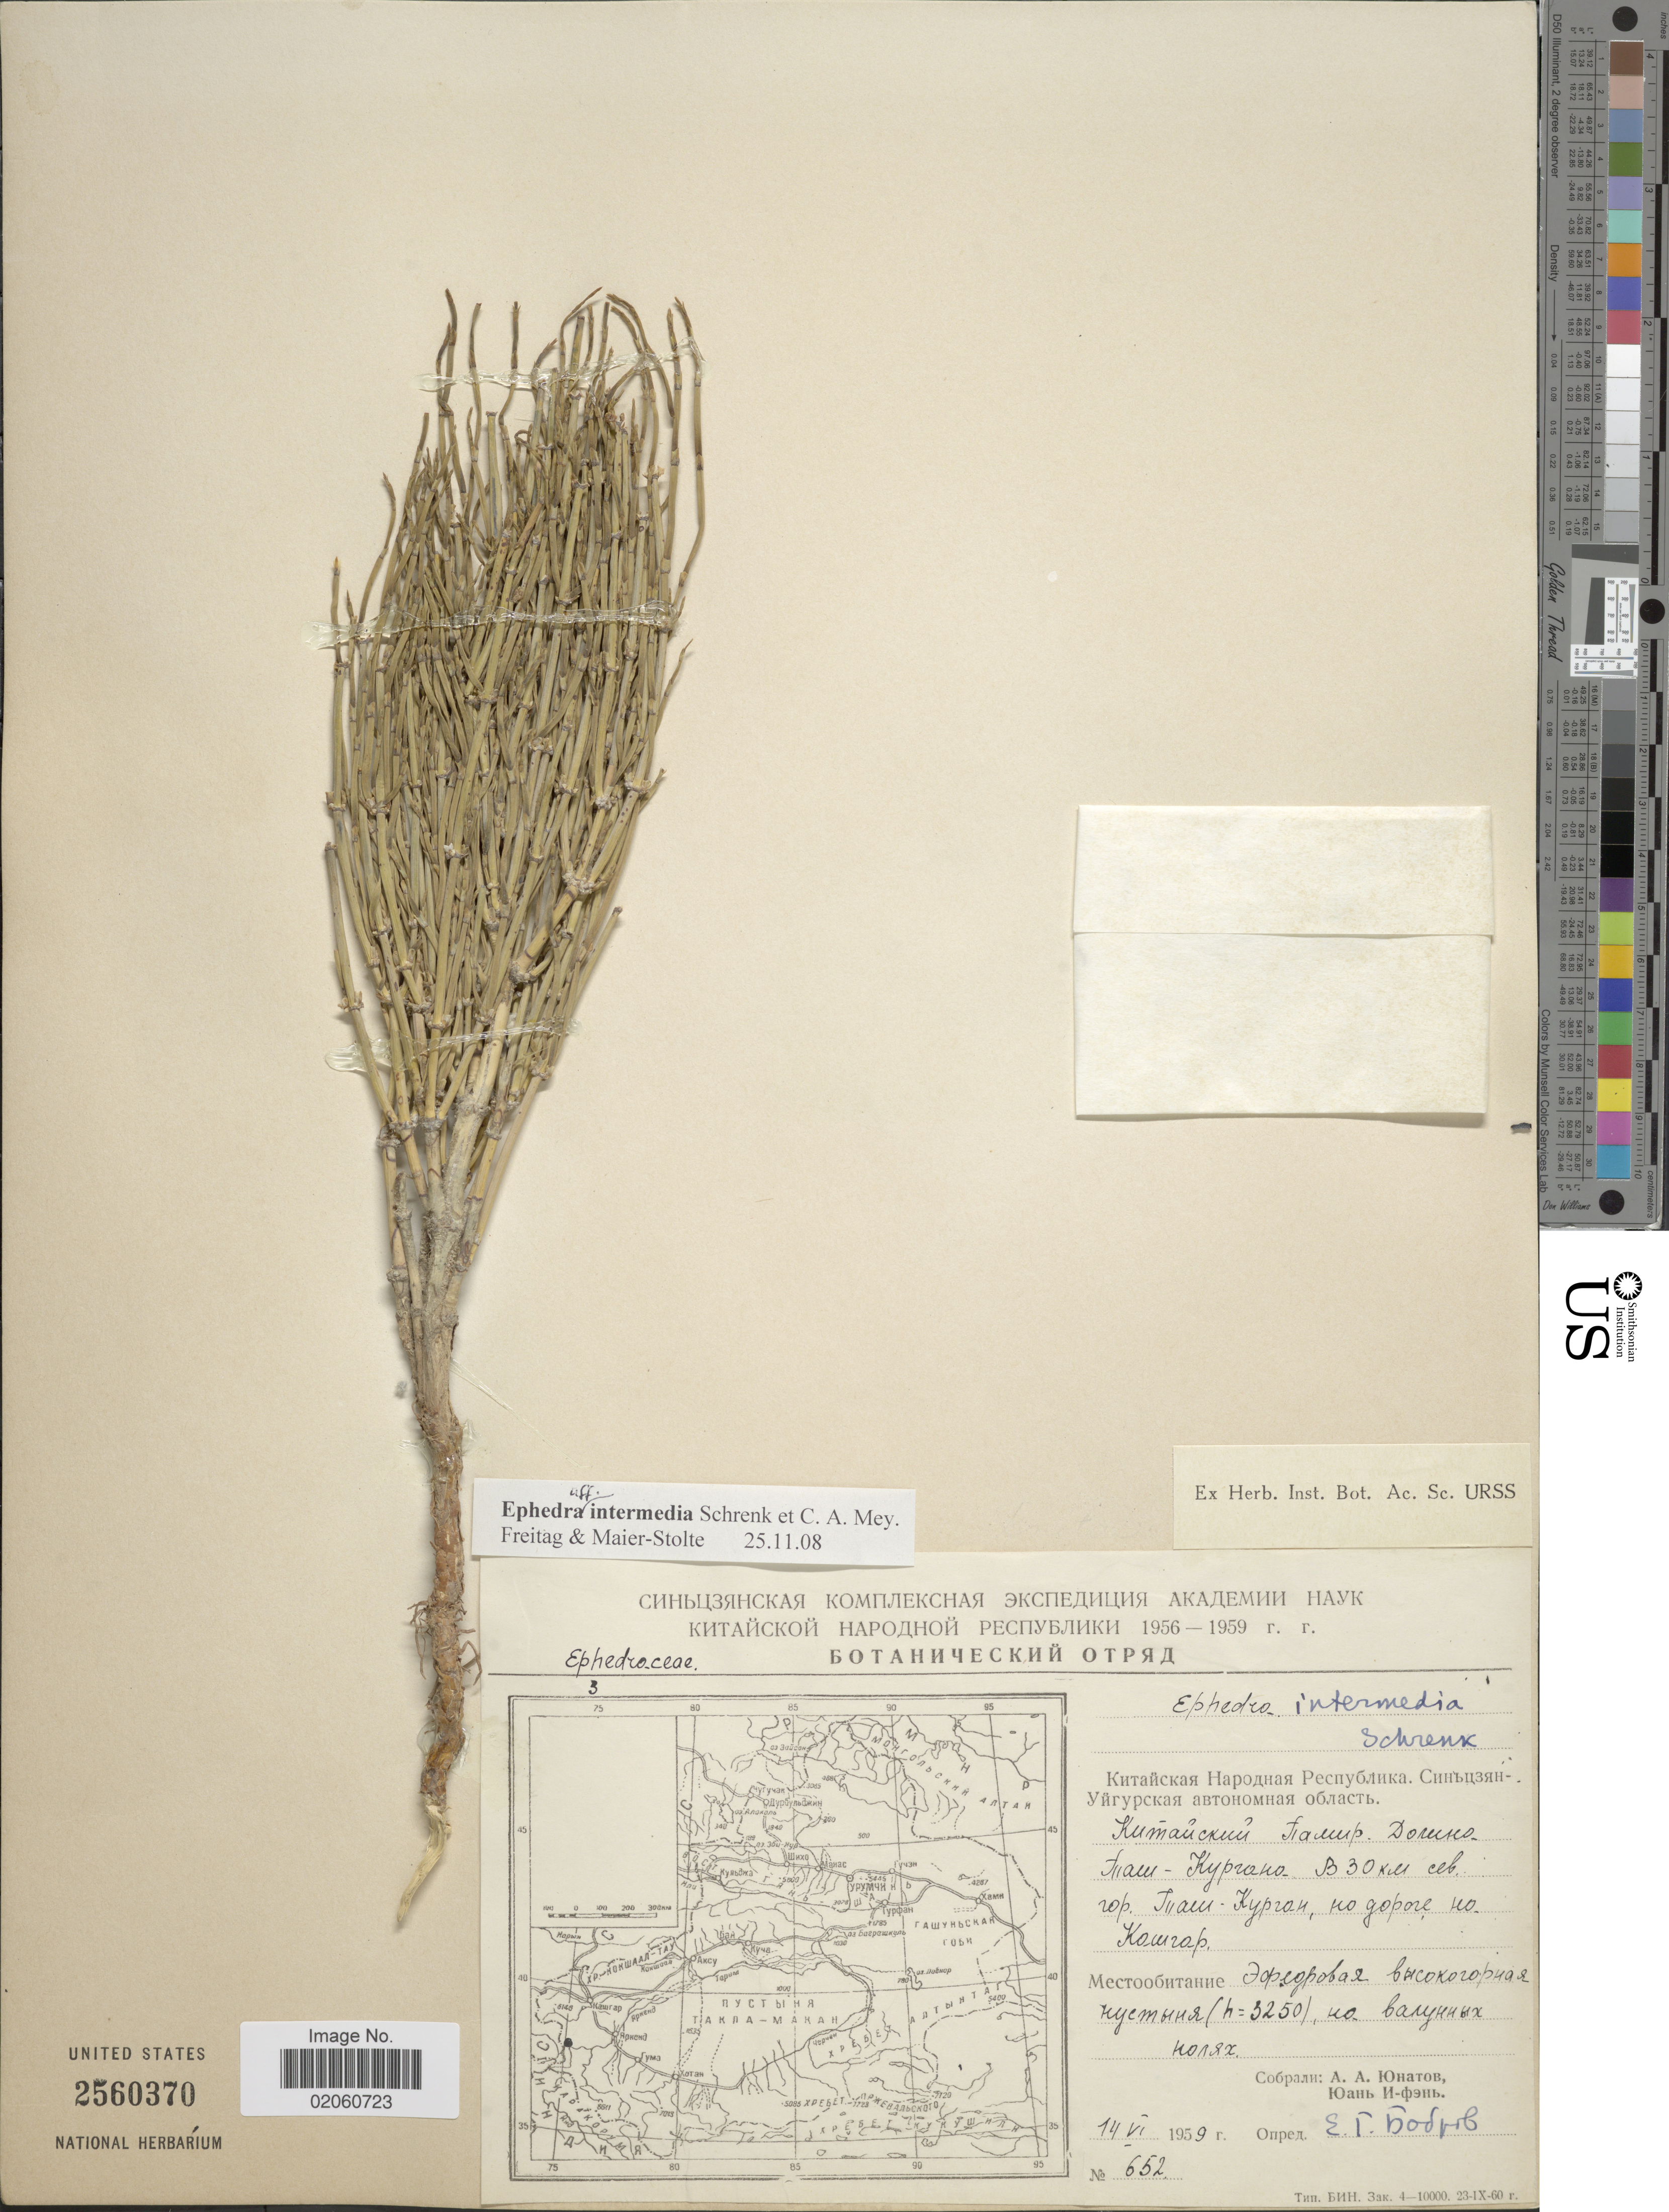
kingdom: Plantae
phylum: Tracheophyta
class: Gnetopsida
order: Ephedrales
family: Ephedraceae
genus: Ephedra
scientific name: Ephedra intermedia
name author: Schrenk ex C.A. Mey.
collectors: A. Unatov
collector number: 652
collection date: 1959-06-14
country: China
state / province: Xinjiang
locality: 30 km N of Tashkurgan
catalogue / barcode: US 2560370